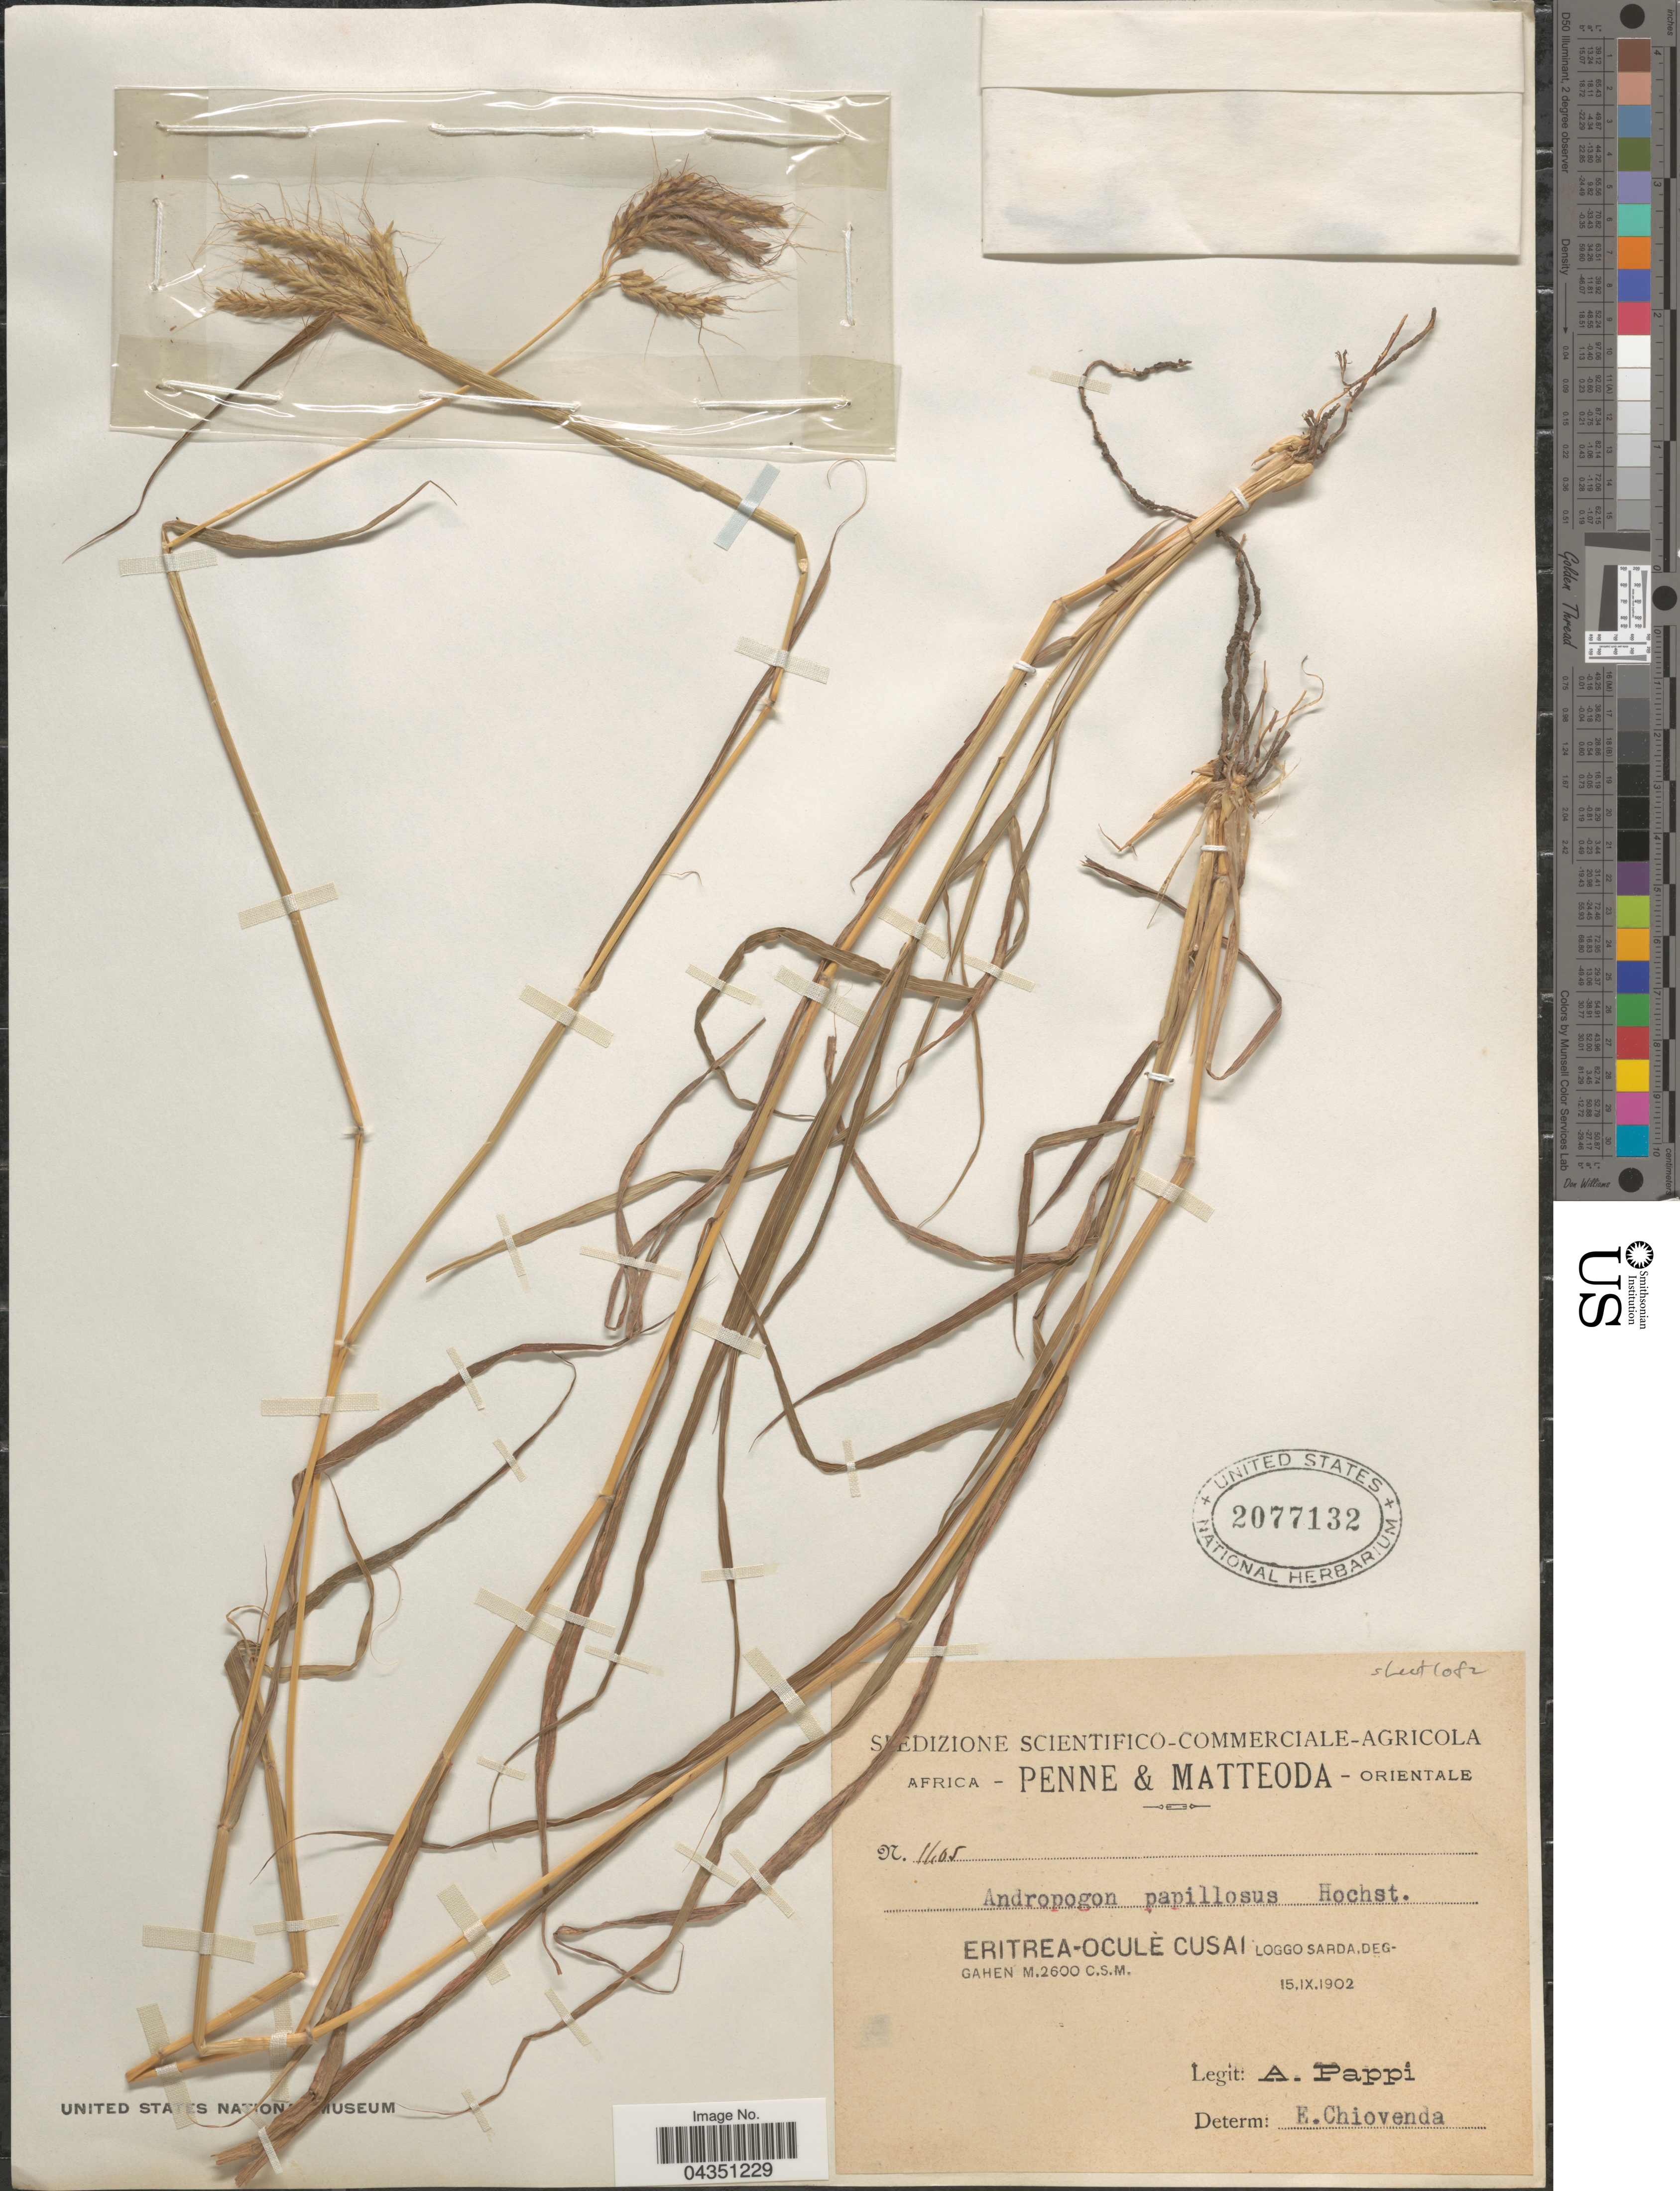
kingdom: Plantae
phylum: Tracheophyta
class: Liliopsida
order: Poales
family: Poaceae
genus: Dichanthium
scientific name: Dichanthium annulatum var. papillosum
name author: (Hochst. ex A. Rich.) de Wet & Harlan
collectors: A. Pappi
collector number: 1405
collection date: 1902-09-15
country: Eritrea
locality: Africa Orientale. Eritrea-Oculè Cusai Loggo Sarda,Deggahen.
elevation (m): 2600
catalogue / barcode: US 2077132